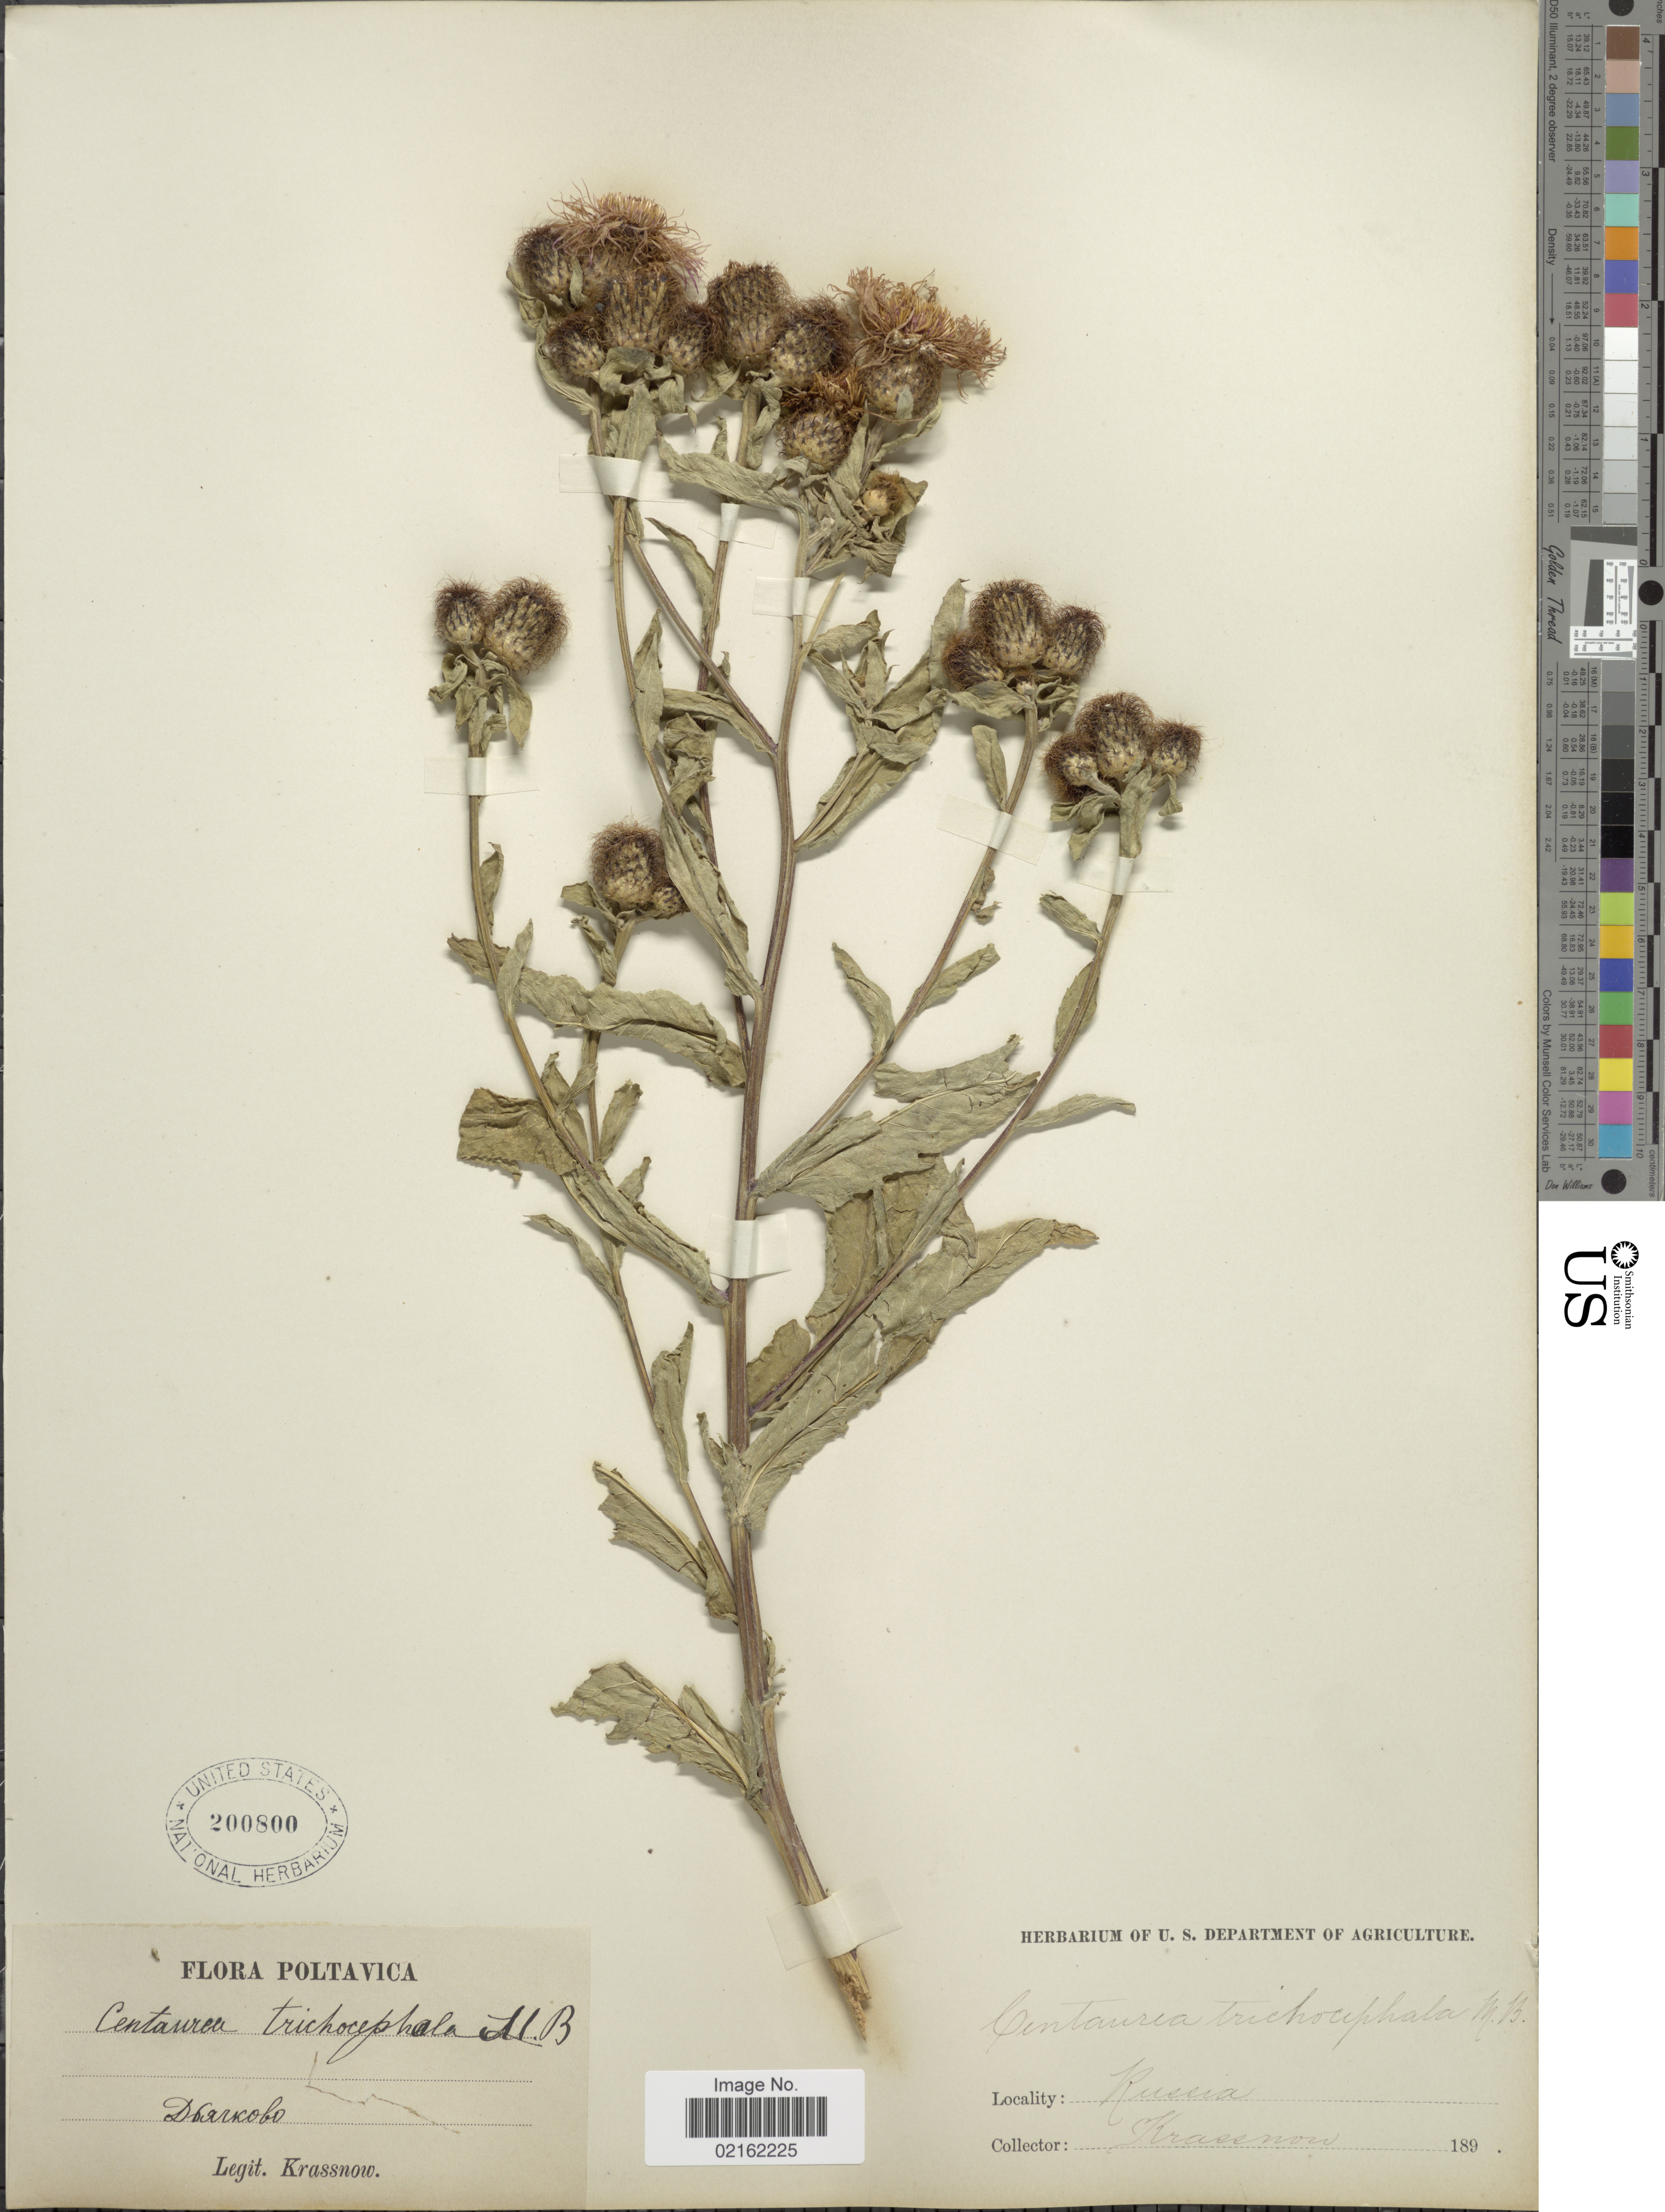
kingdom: Plantae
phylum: Tracheophyta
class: Magnoliopsida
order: Asterales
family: Asteraceae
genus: Centaurea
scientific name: Centaurea trichocephala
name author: M. Bieb. ex Willd.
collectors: -. Krassnow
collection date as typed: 189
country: Ukraine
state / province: Poltava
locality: Russia, Poltavica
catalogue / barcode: US 200800